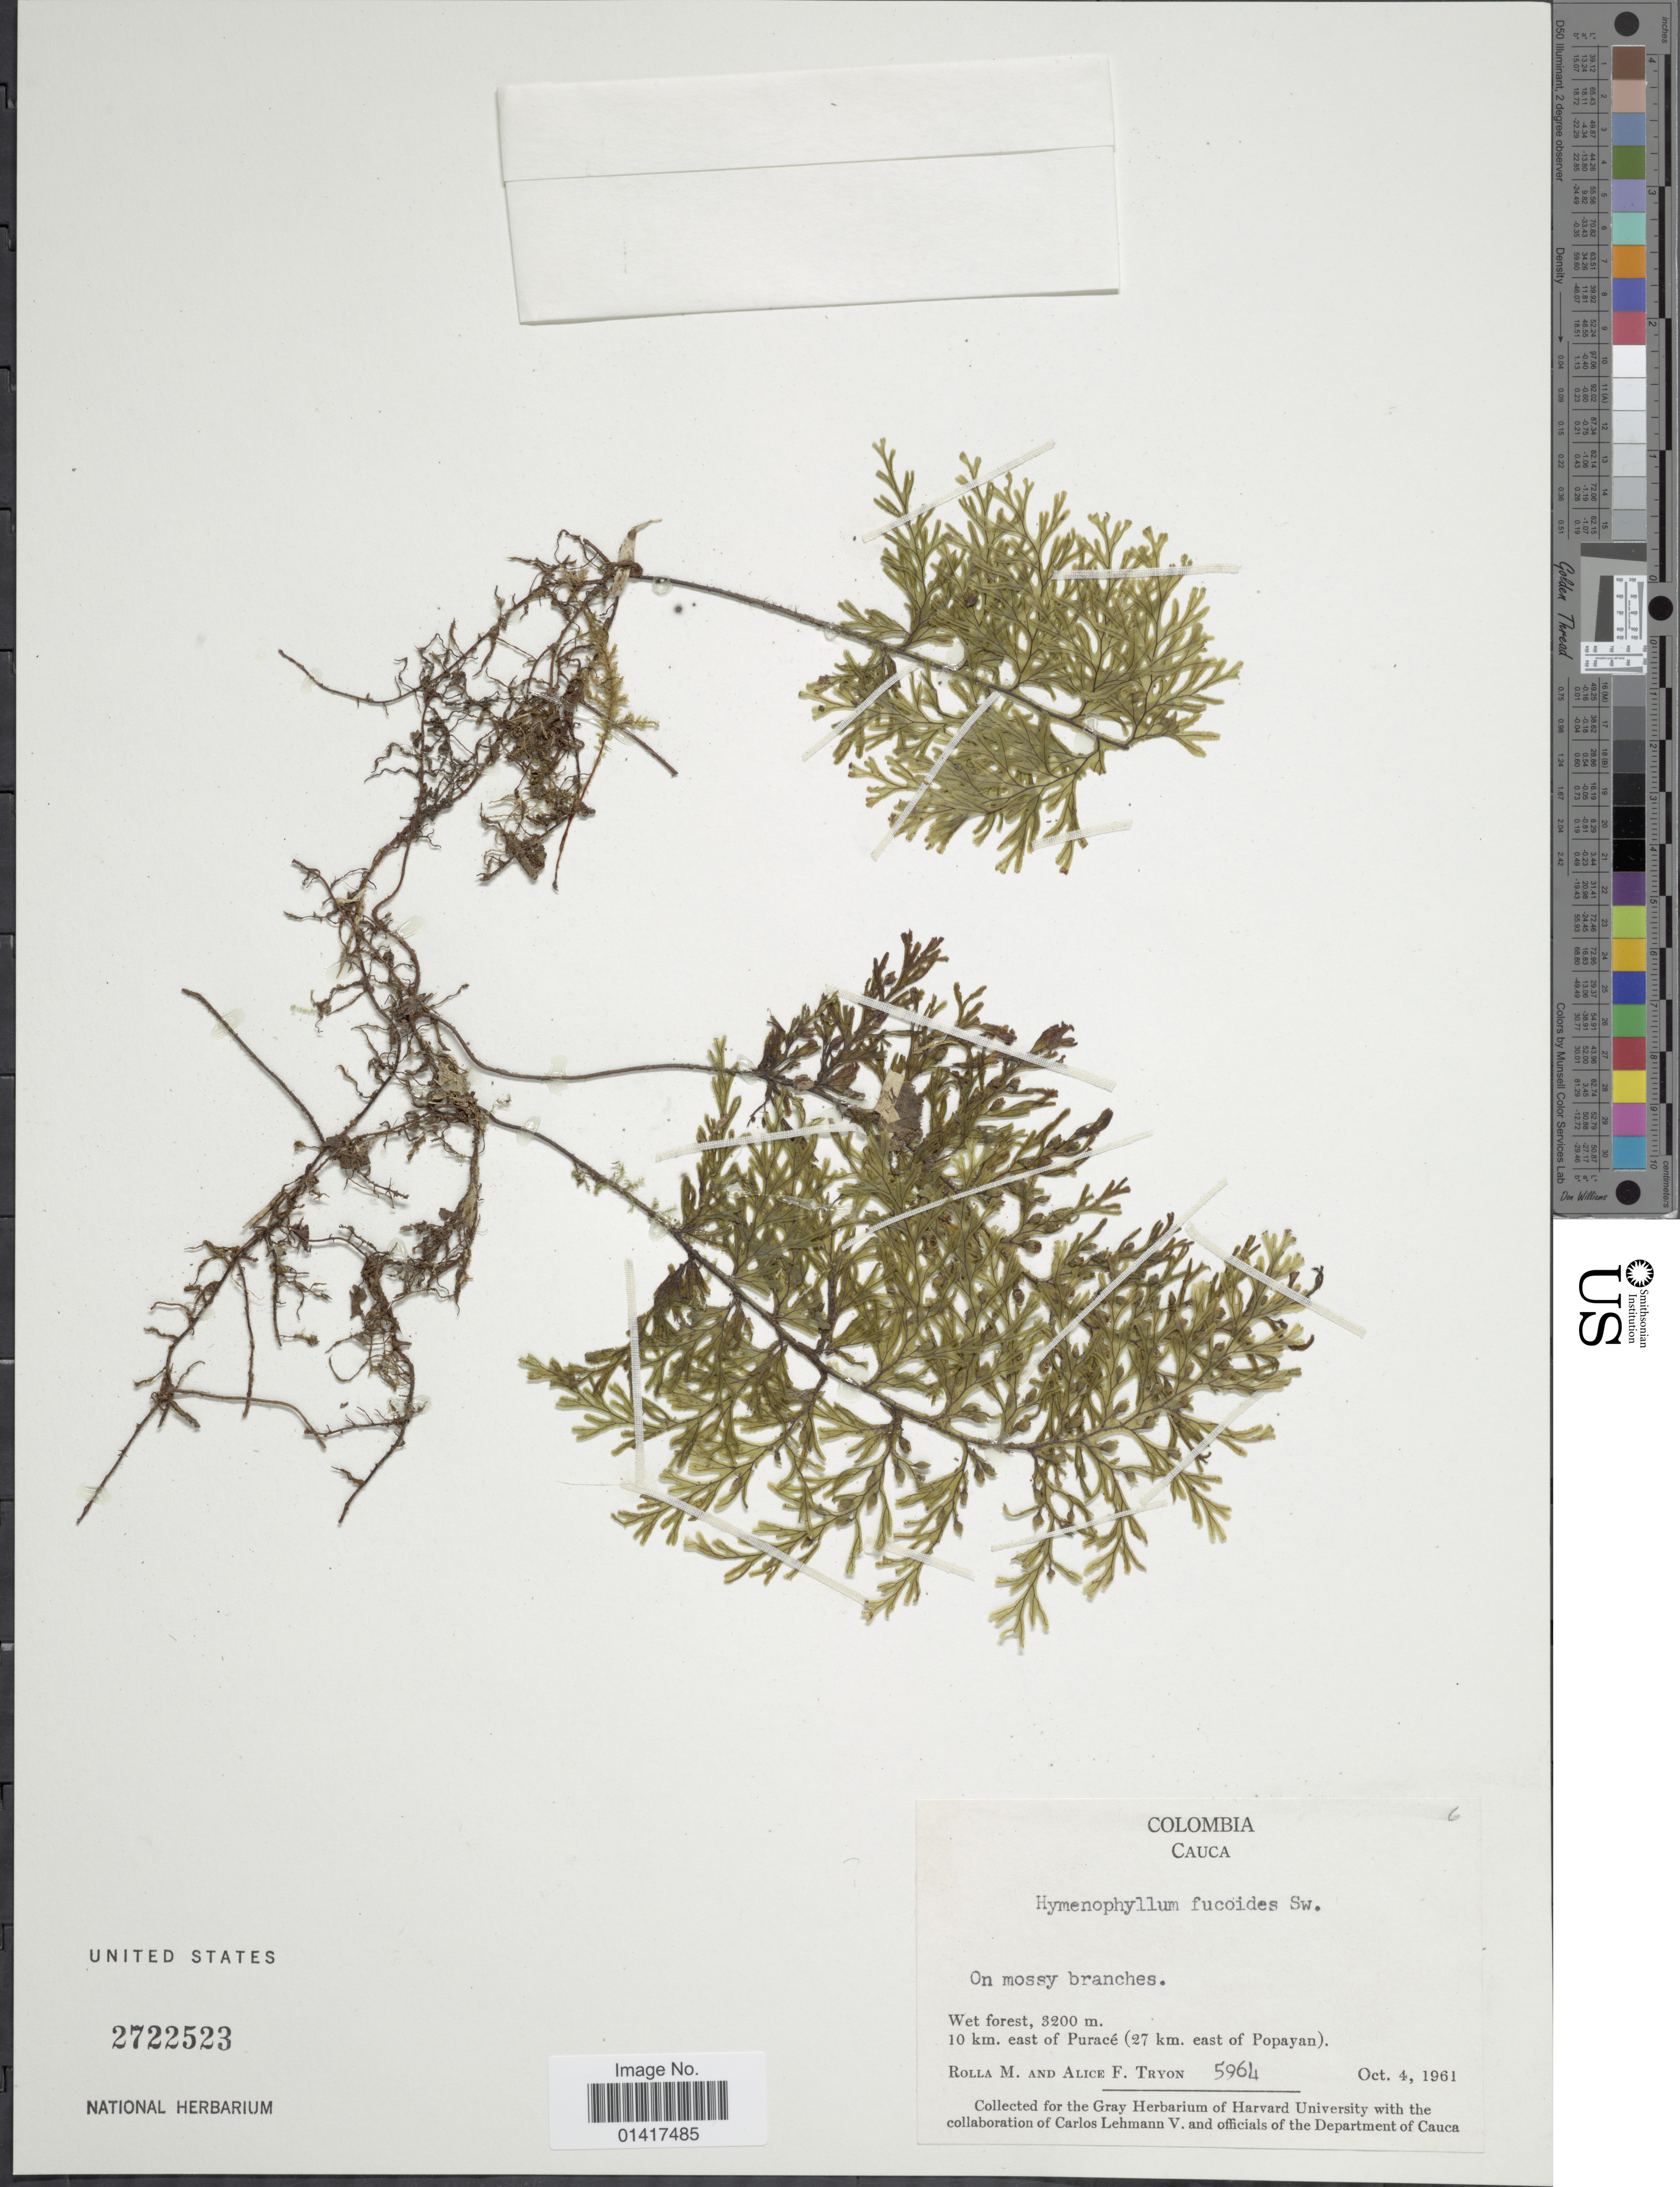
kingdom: Plantae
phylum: Tracheophyta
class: Polypodiopsida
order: Hymenophyllales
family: Hymenophyllaceae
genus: Hymenophyllum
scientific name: Hymenophyllum sp.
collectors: R. M. Tryon & A. F. Tryon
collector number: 5964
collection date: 1961-10-04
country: Colombia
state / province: Cauca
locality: Wet forest. 10 km east of Purace ( 27 km. east of Popayan)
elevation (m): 3200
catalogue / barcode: US 2722523